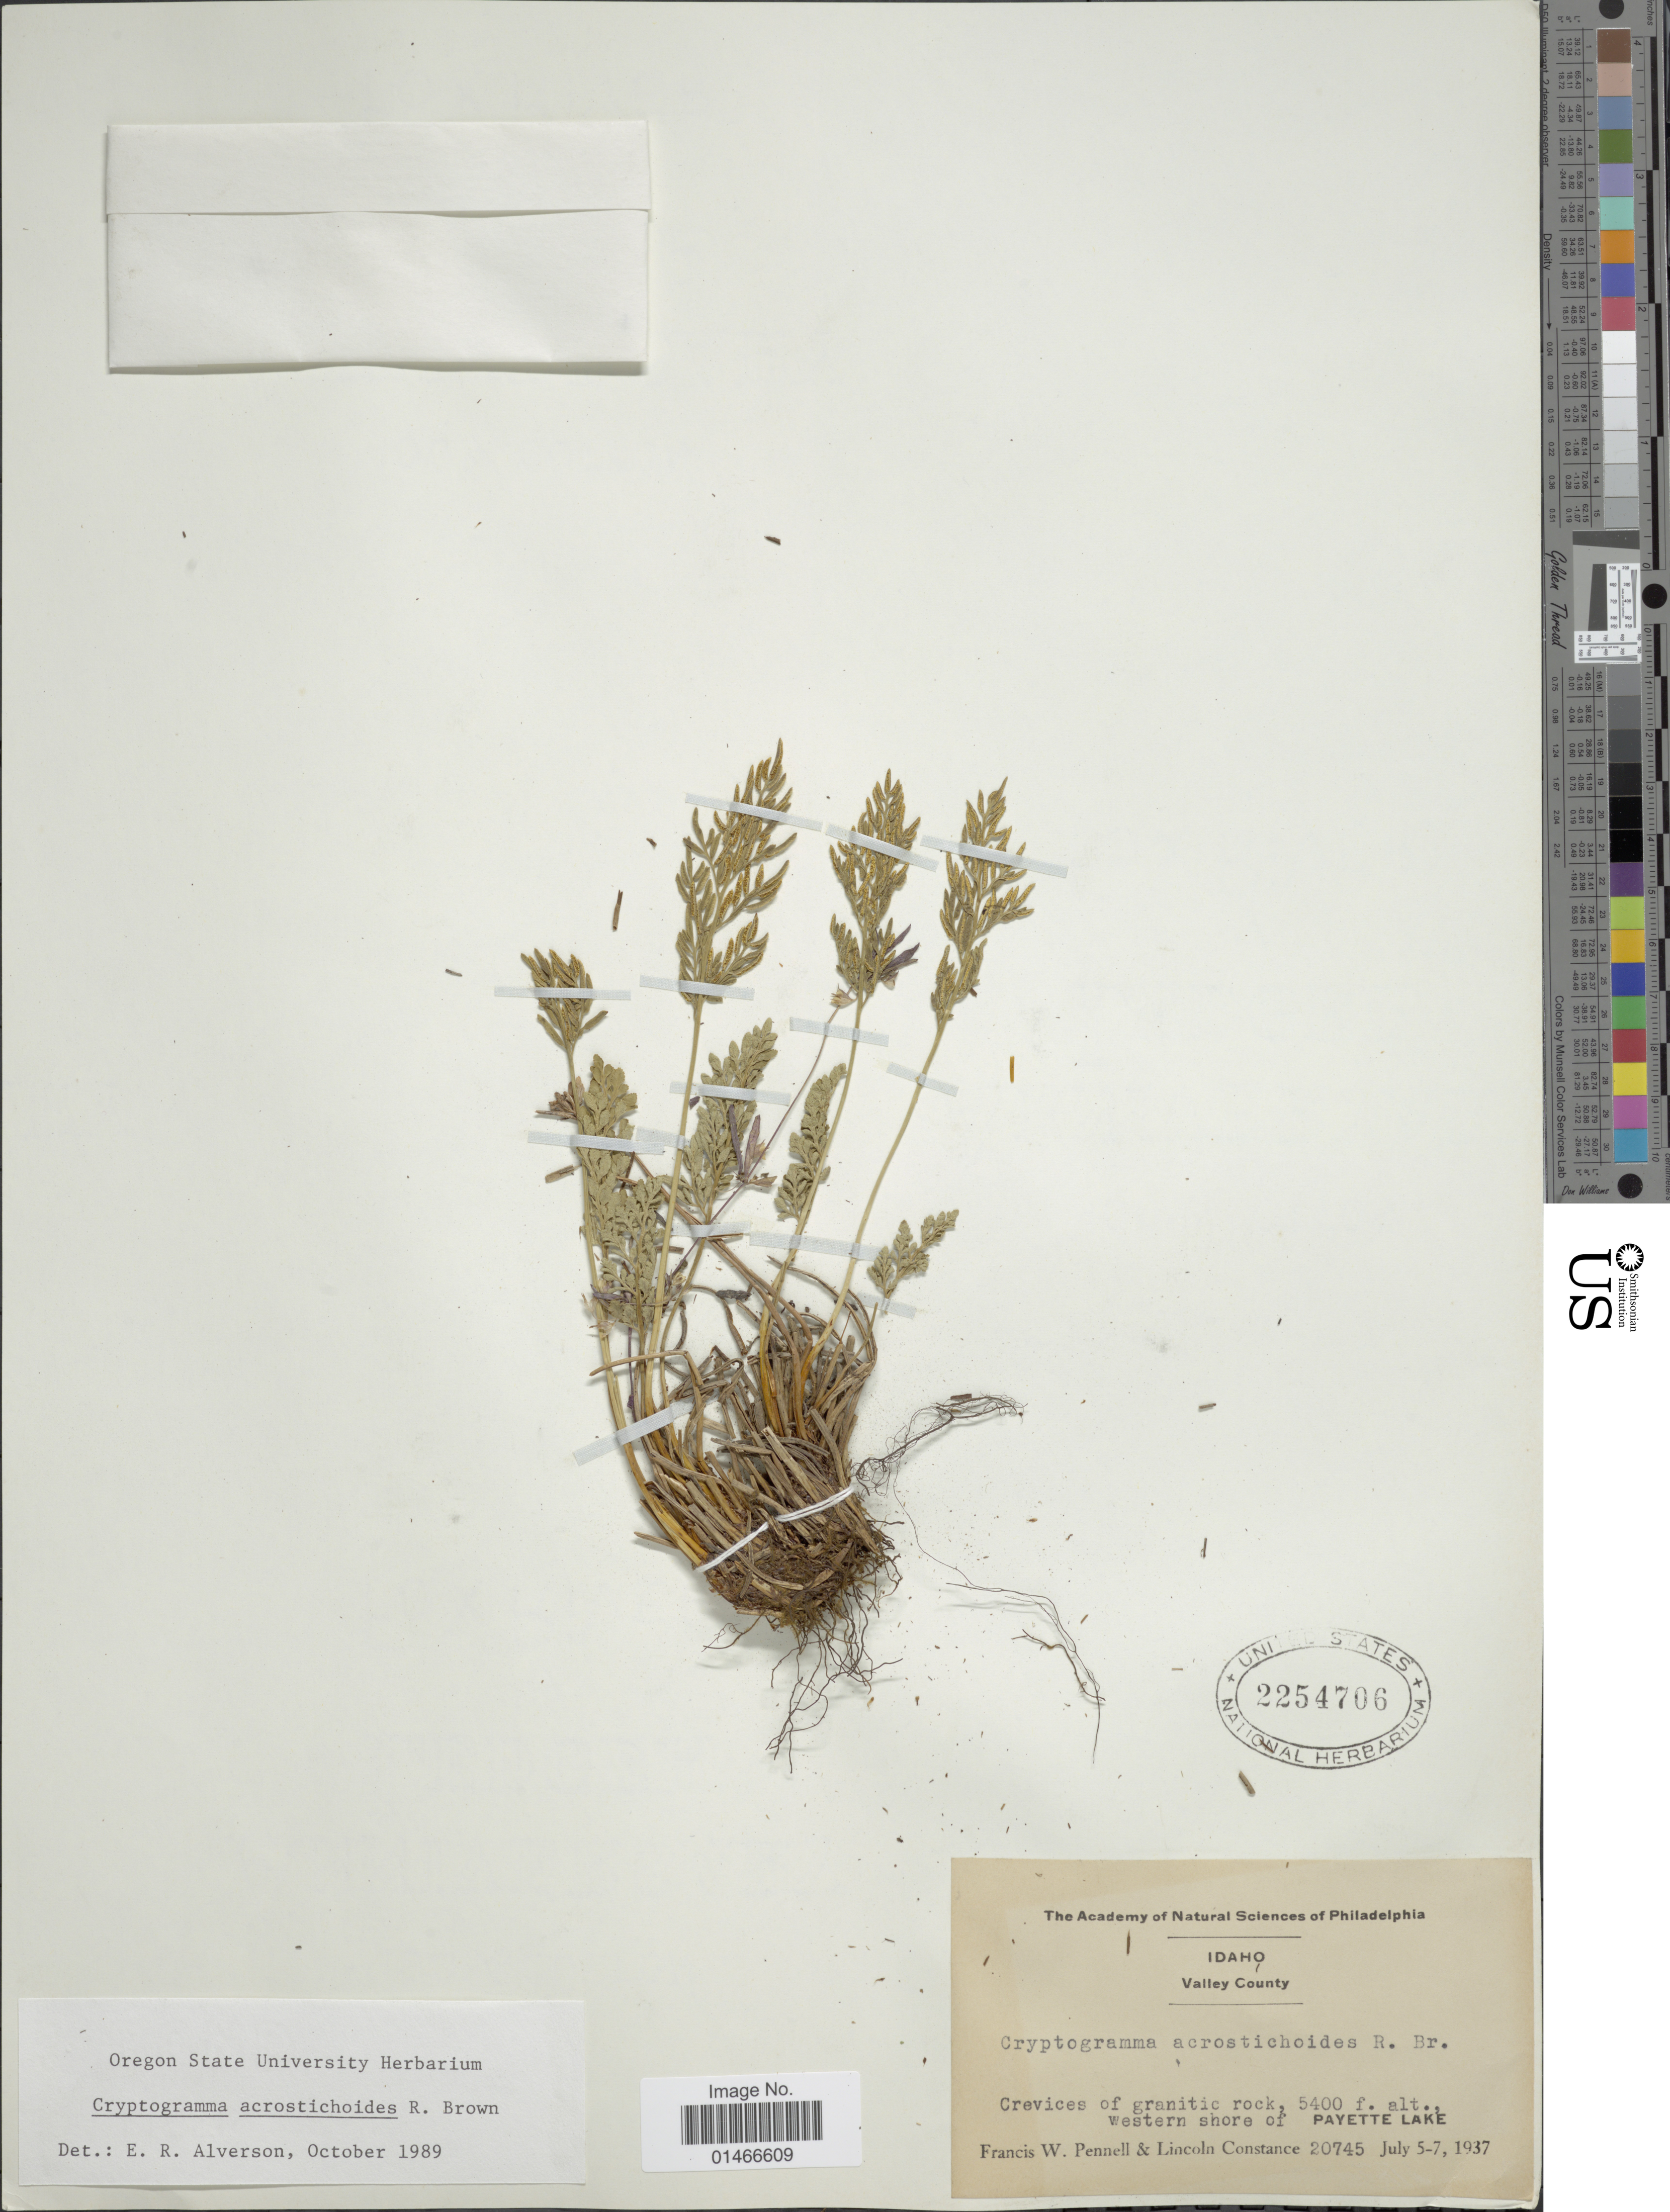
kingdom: Plantae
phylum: Tracheophyta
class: Polypodiopsida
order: Polypodiales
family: Pteridaceae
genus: Cryptogramma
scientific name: Cryptogramma acrostichoides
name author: R. Br.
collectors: F. W. Pennell & L. Constance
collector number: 20745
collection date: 1937-07-05/1937-07-07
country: United States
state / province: Idaho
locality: Valley County. Western shore of Payette Lake.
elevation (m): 1646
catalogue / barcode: US 2254706